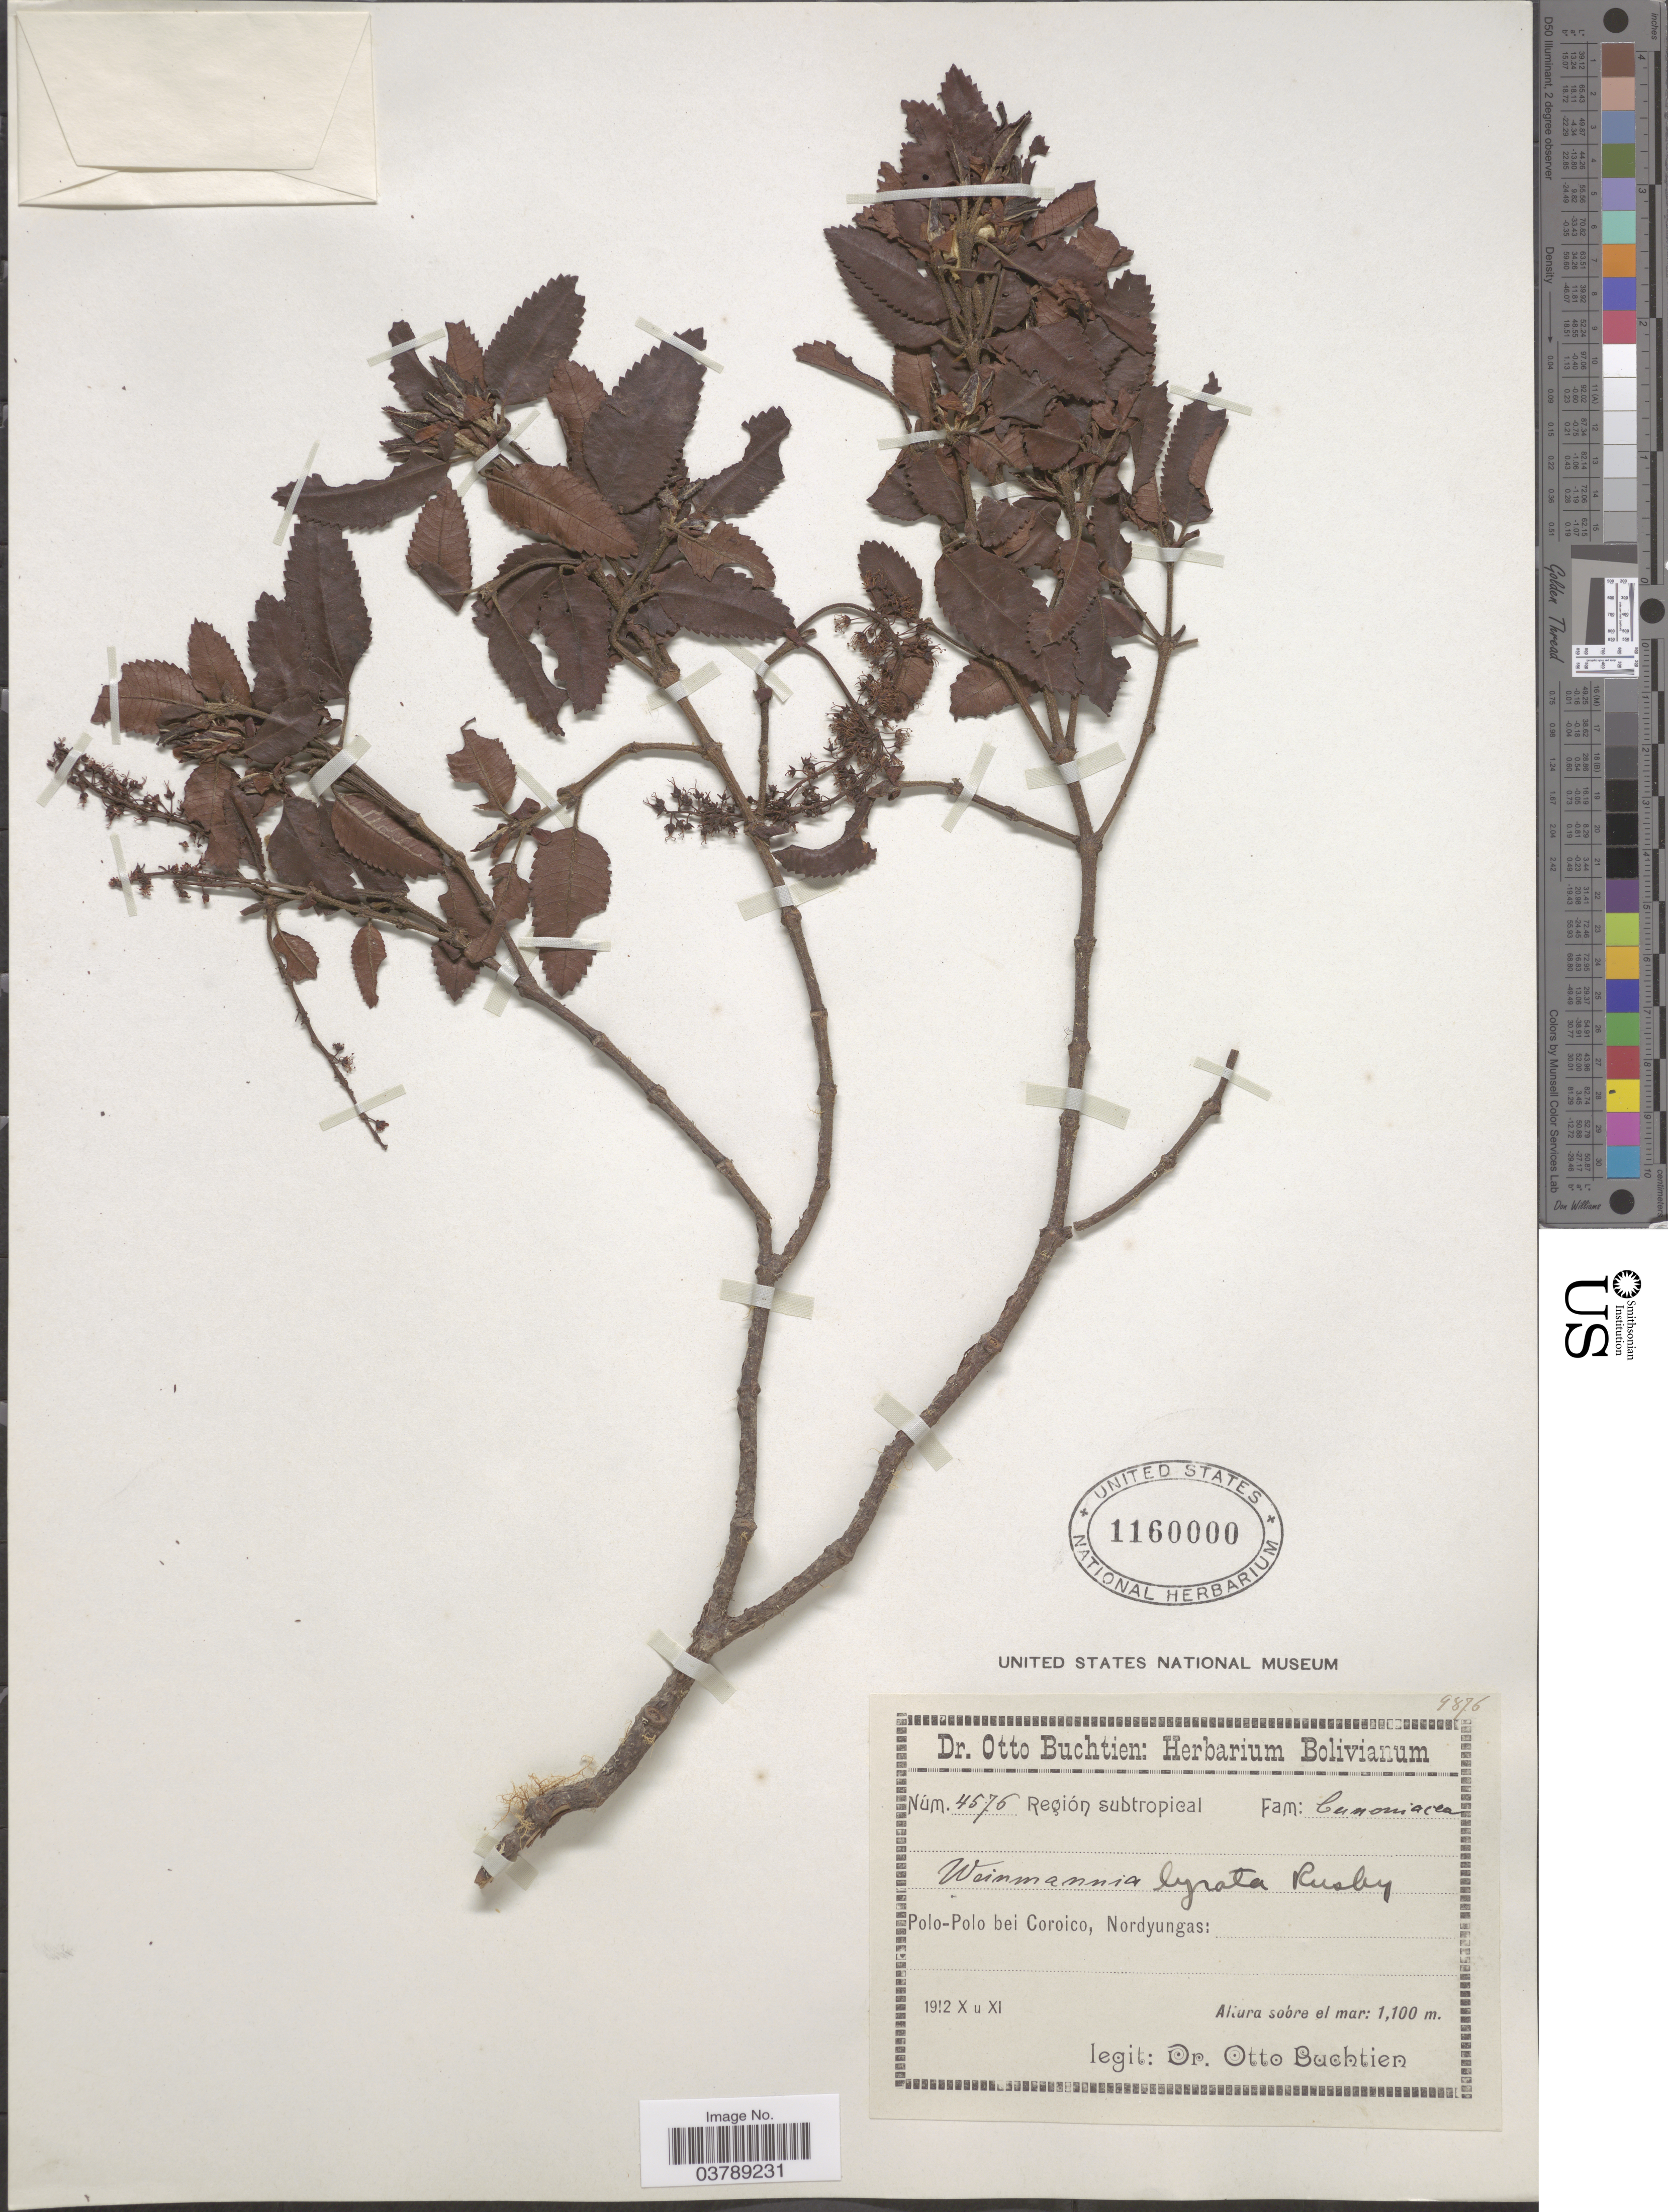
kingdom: Plantae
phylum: Tracheophyta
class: Magnoliopsida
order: Oxalidales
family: Cunoniaceae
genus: Weinmannia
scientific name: Weinmannia lyrata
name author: Rusby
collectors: O. Buchtien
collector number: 4576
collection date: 1912-10/1912-11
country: Bolivia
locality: Polo-Polo bei Cocoico, Nordyungas.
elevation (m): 1100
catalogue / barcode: US 1160000